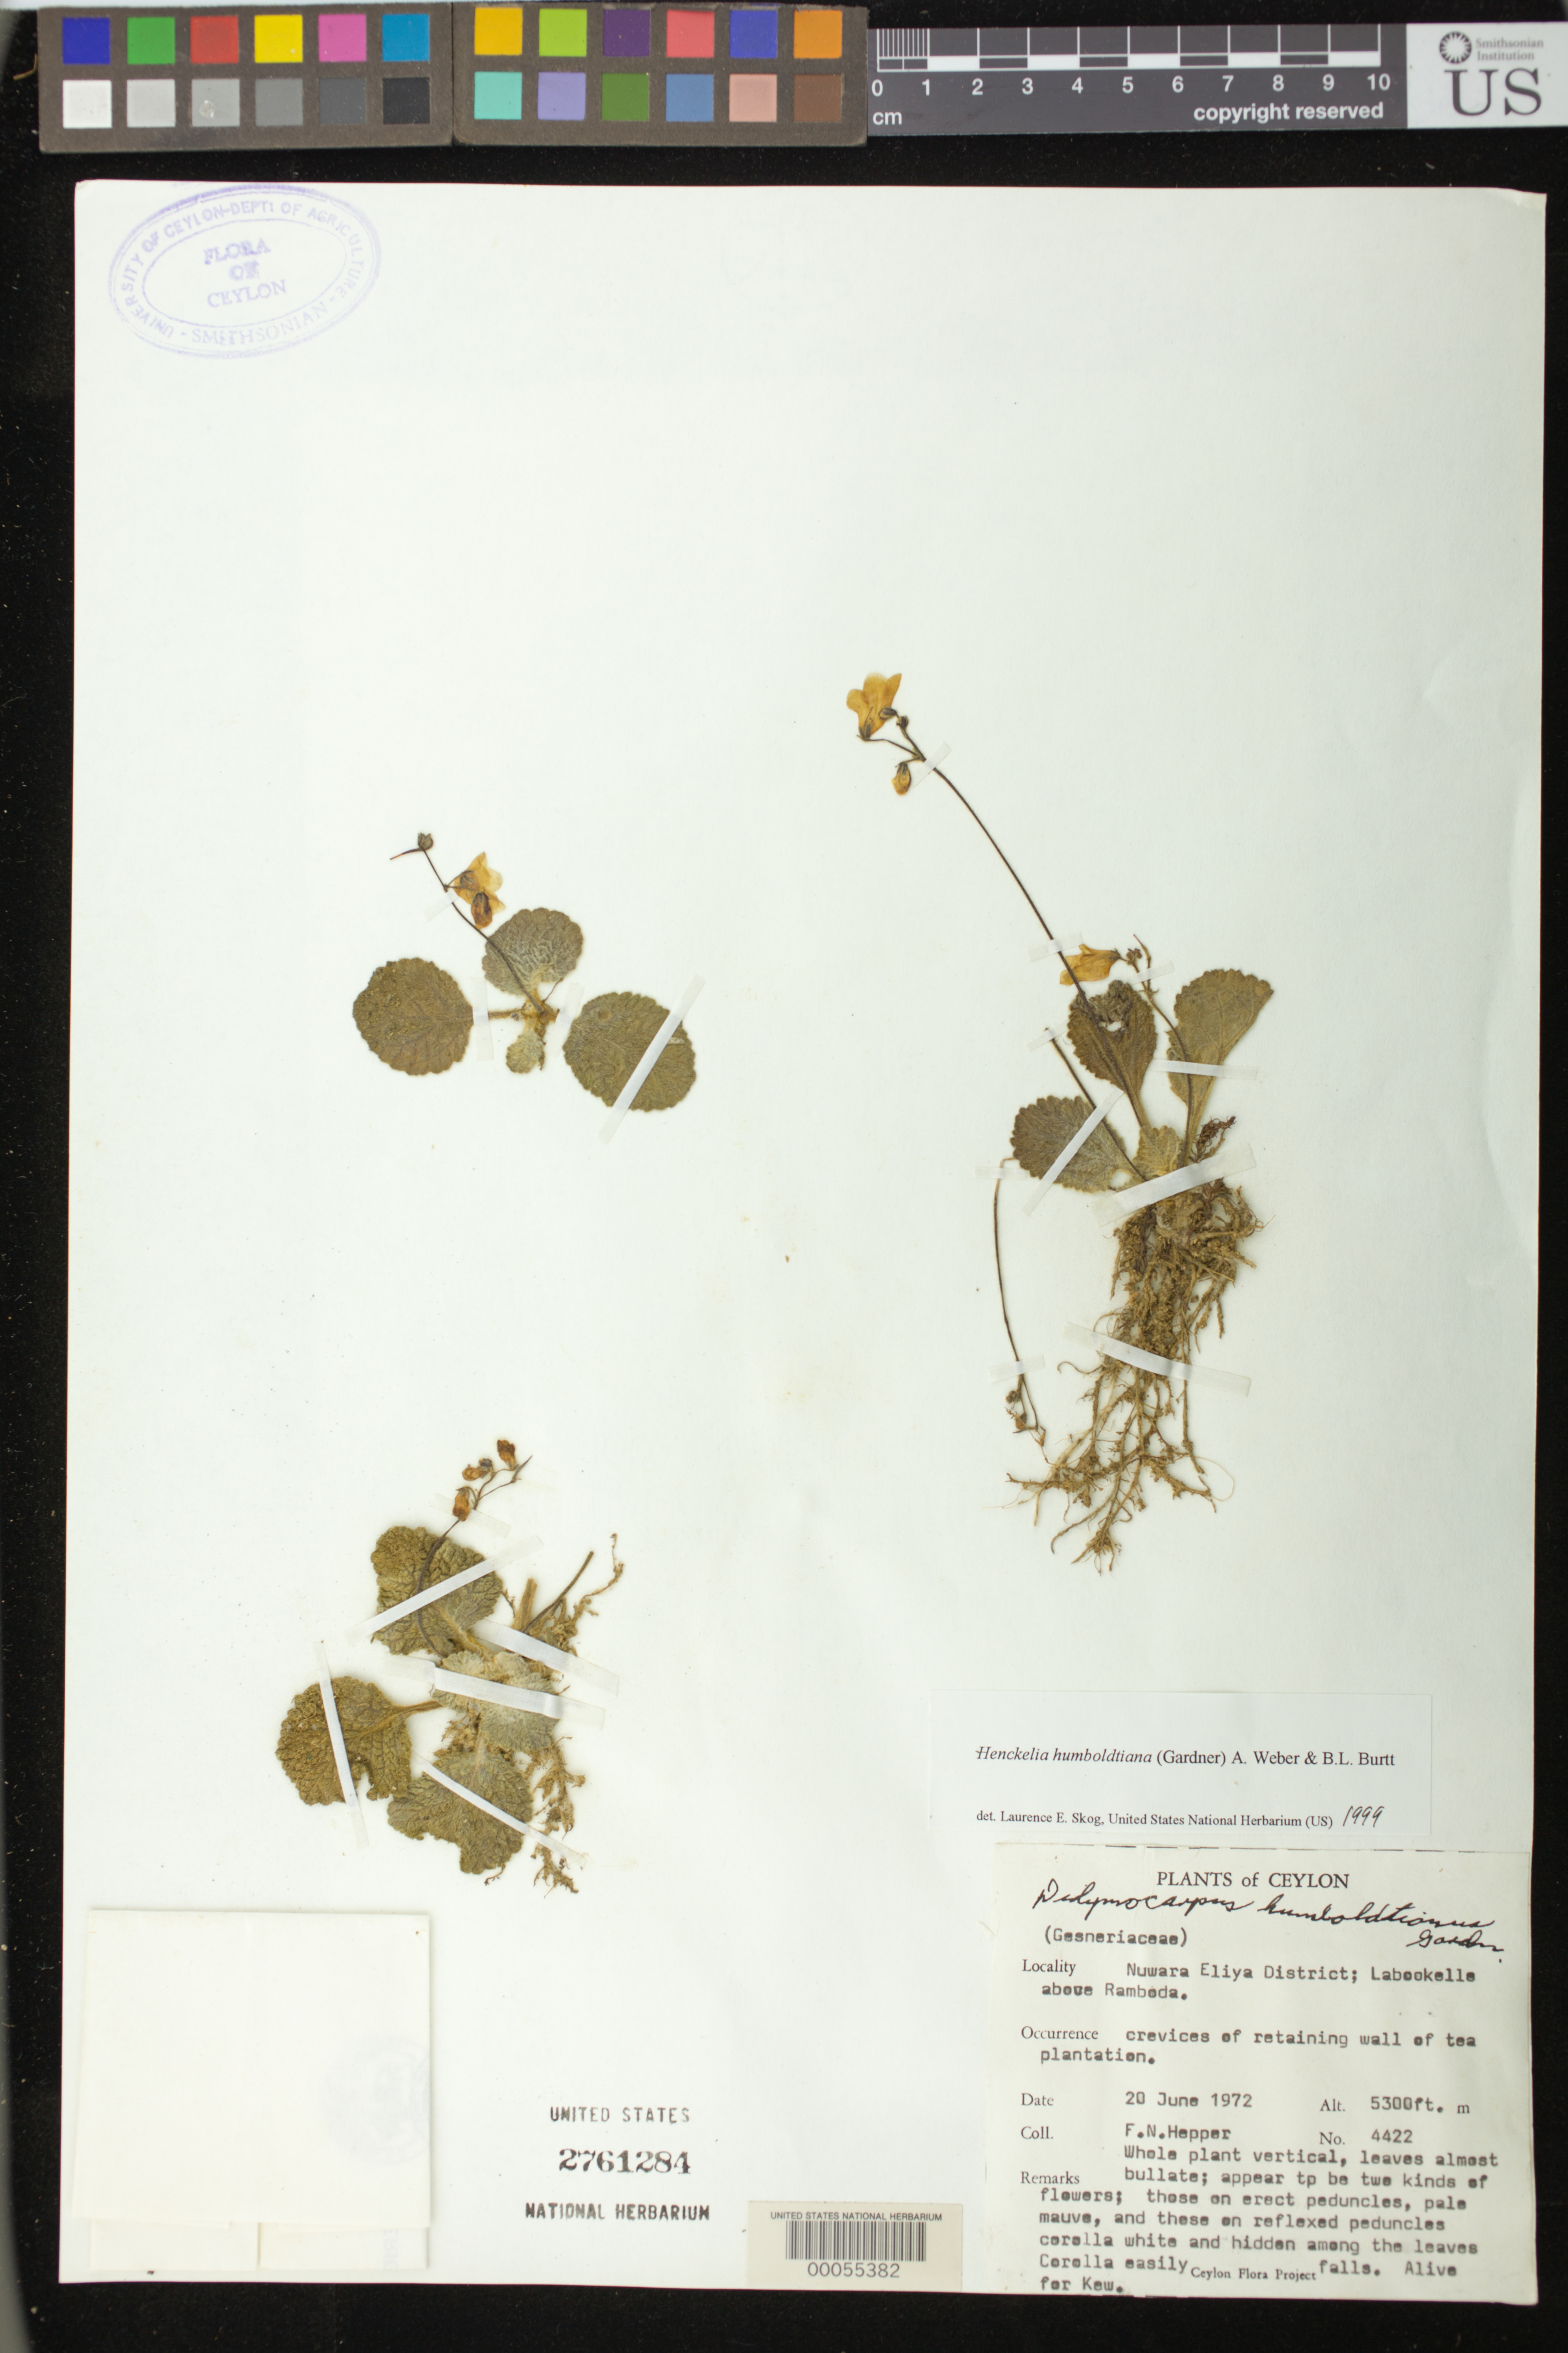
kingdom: Plantae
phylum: Tracheophyta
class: Magnoliopsida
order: Lamiales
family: Gesneriaceae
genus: Henckelia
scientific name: Henckelia humboldtiana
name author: (Gardner) A. Weber & B.L. Burtt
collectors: F. Hepper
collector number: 4422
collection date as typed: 20 Jun 1972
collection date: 1972-06-20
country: Sri Lanka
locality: Nuwara eliya dist., Labookelle above ramboda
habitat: Crevices of retaining wall of tea plantation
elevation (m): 1615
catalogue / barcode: US 2761284